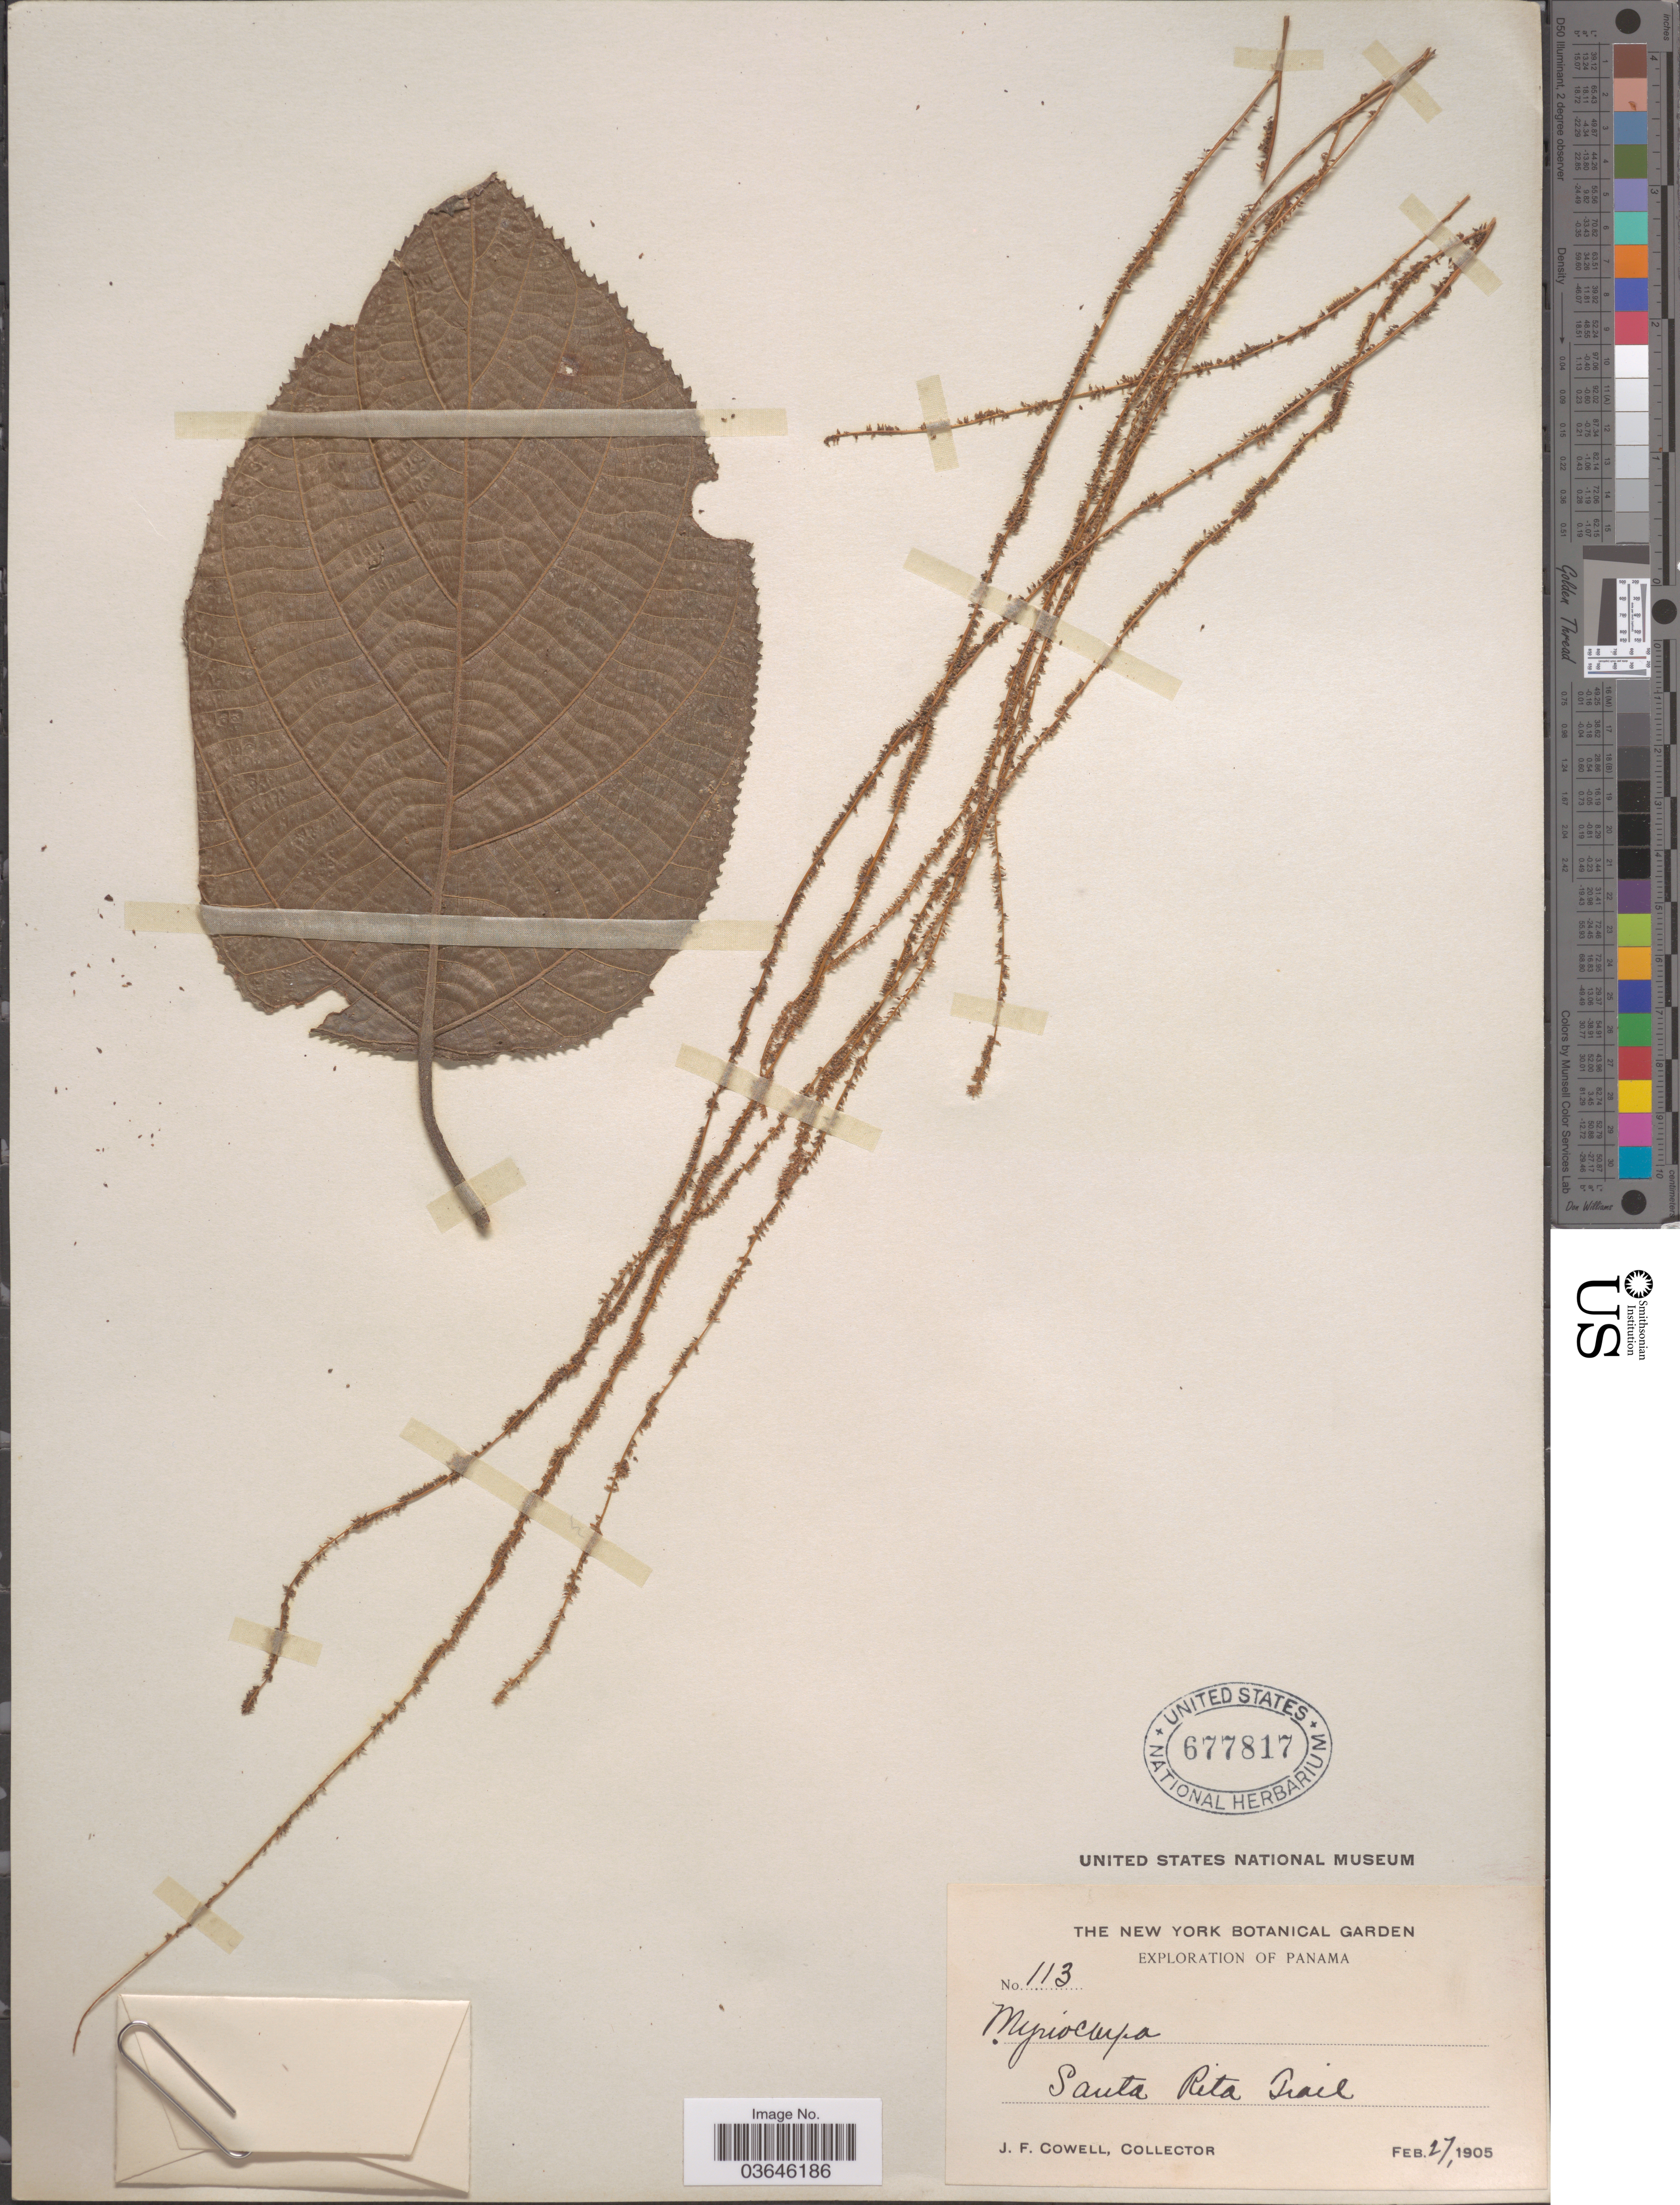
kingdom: Plantae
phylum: Tracheophyta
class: Magnoliopsida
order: Rosales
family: Urticaceae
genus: Myriocarpa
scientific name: Myriocarpa yzabalensis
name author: (Donn. Sm.) Killip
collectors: J. F. Cowell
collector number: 113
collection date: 1905-02-27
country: Panama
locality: Panama. Santa Rita Trail.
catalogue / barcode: US 677817